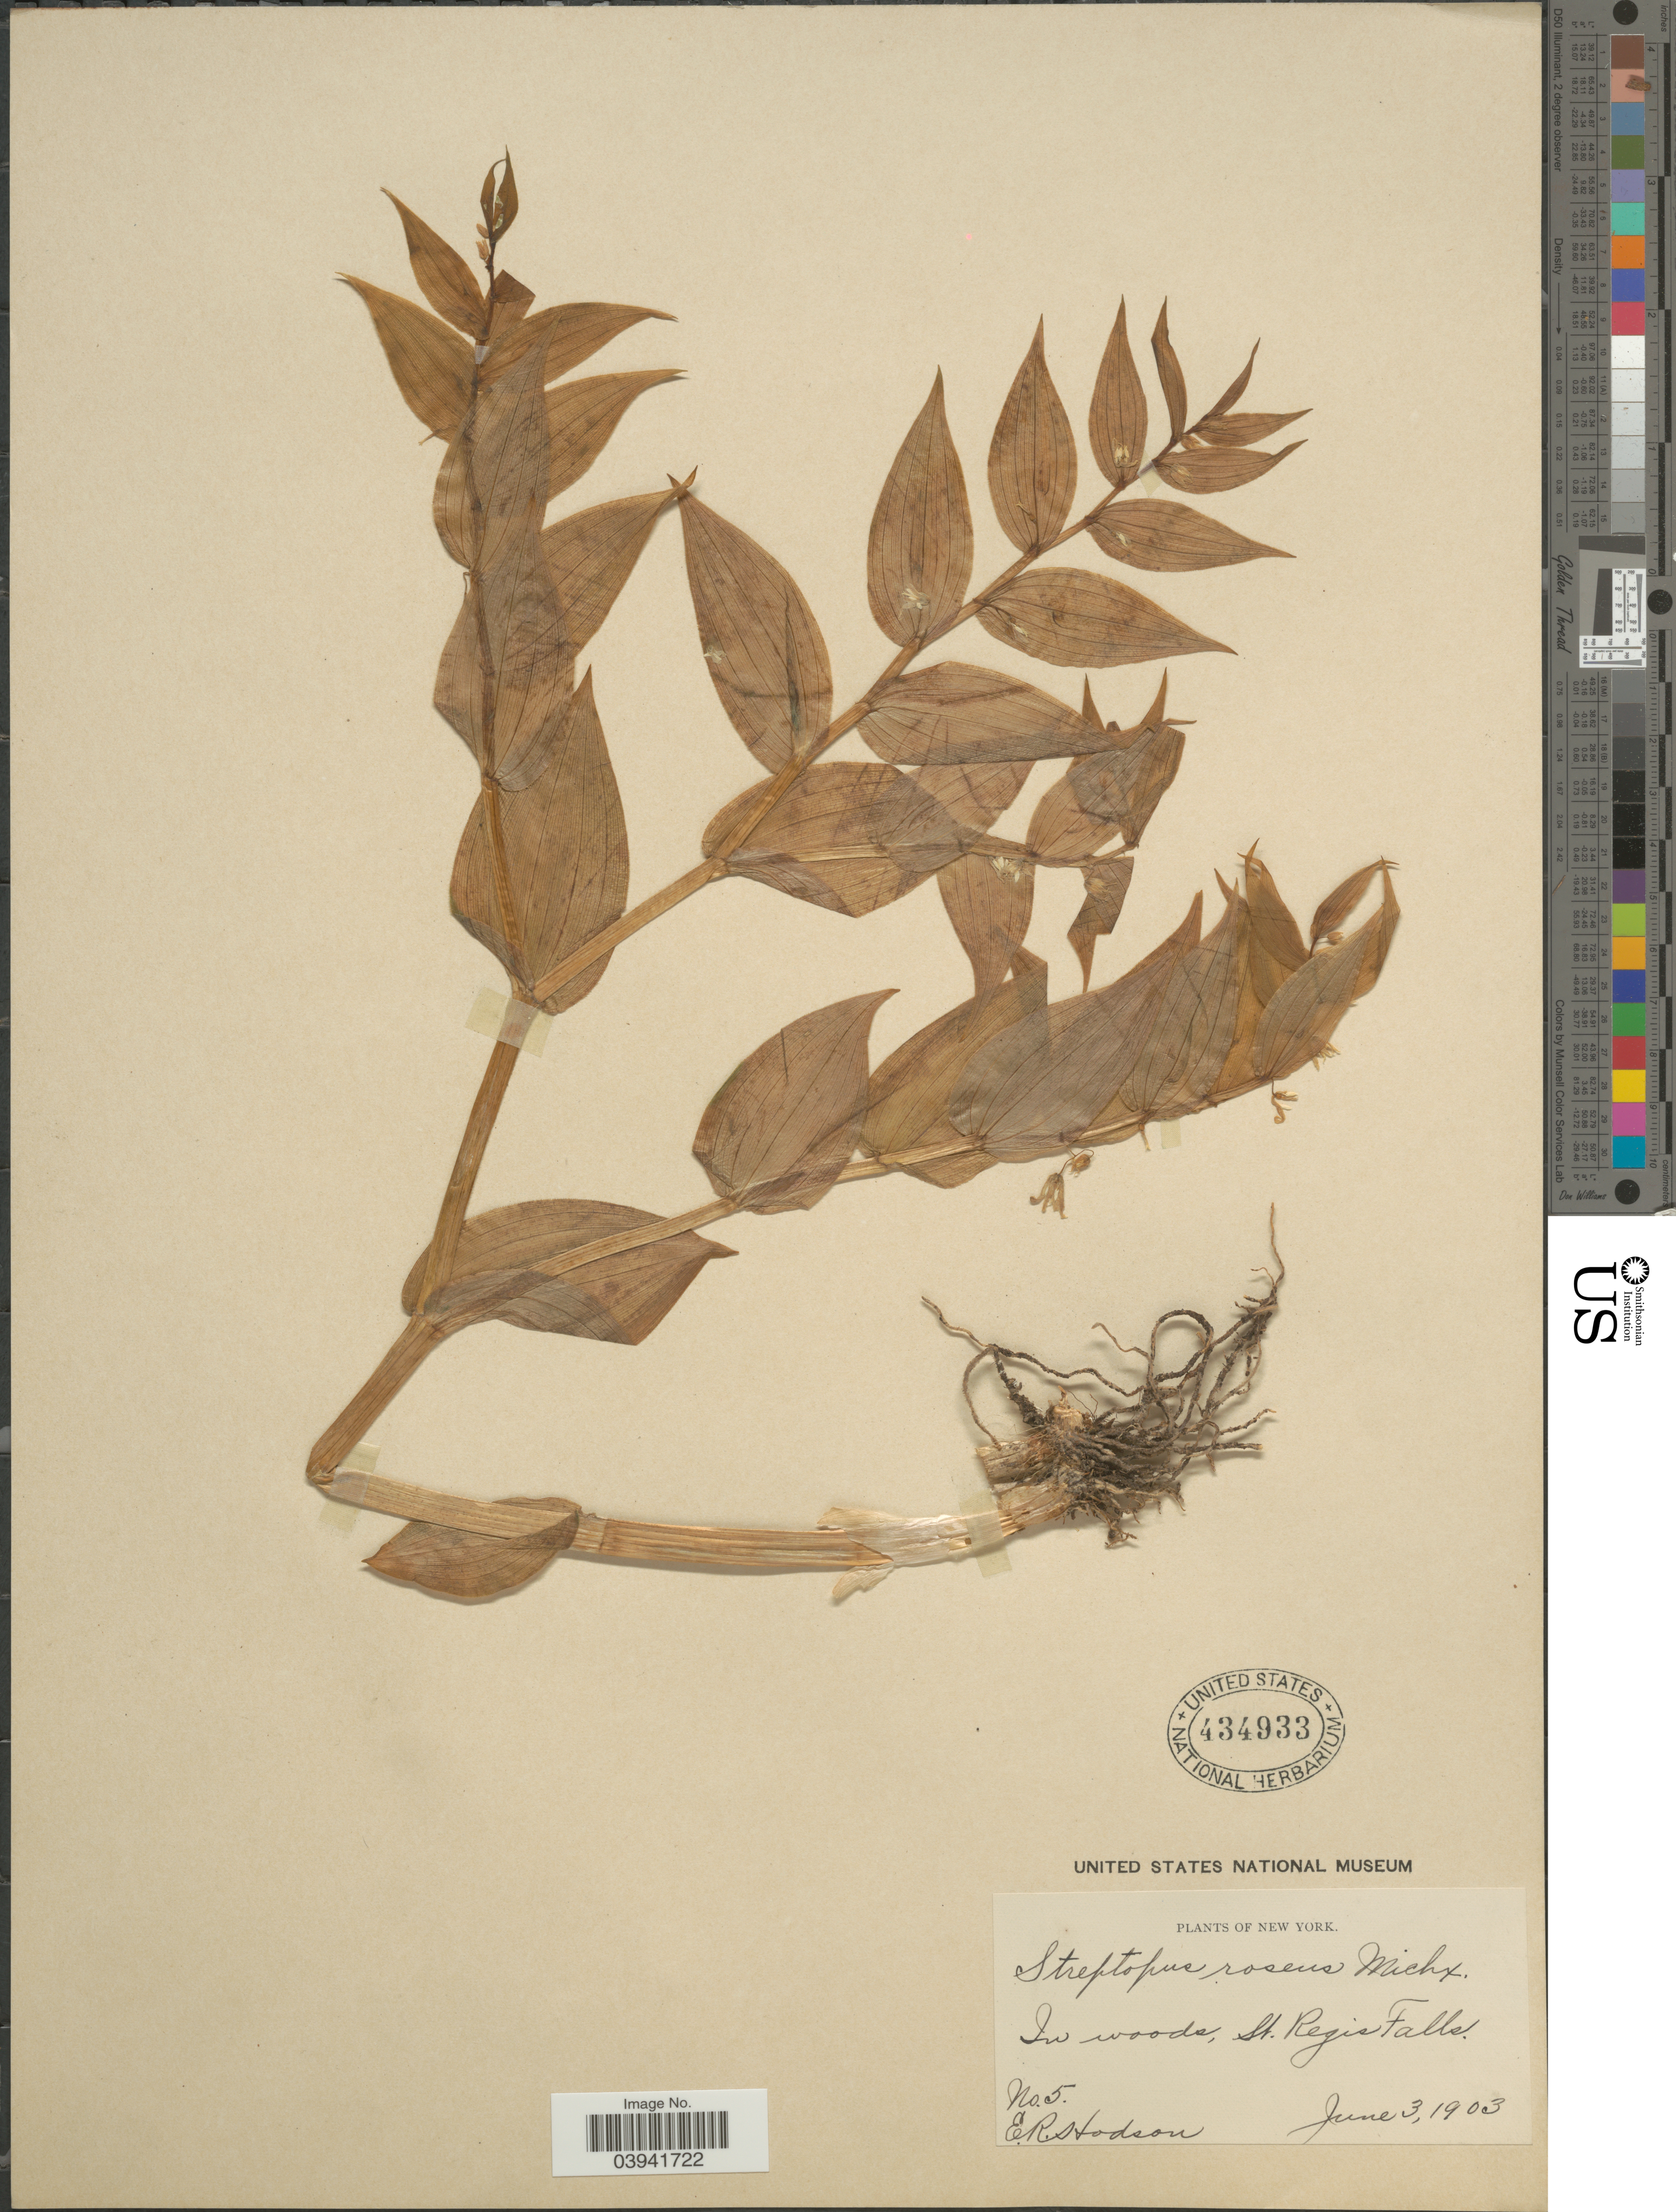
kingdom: Plantae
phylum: Tracheophyta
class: Liliopsida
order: Liliales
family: Liliaceae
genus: Streptopus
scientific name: Streptopus roseus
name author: Michx.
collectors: E. Hodson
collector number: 5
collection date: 1903-06-03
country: United States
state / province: New York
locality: In woods, St. Regis Falls.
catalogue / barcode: US 434933